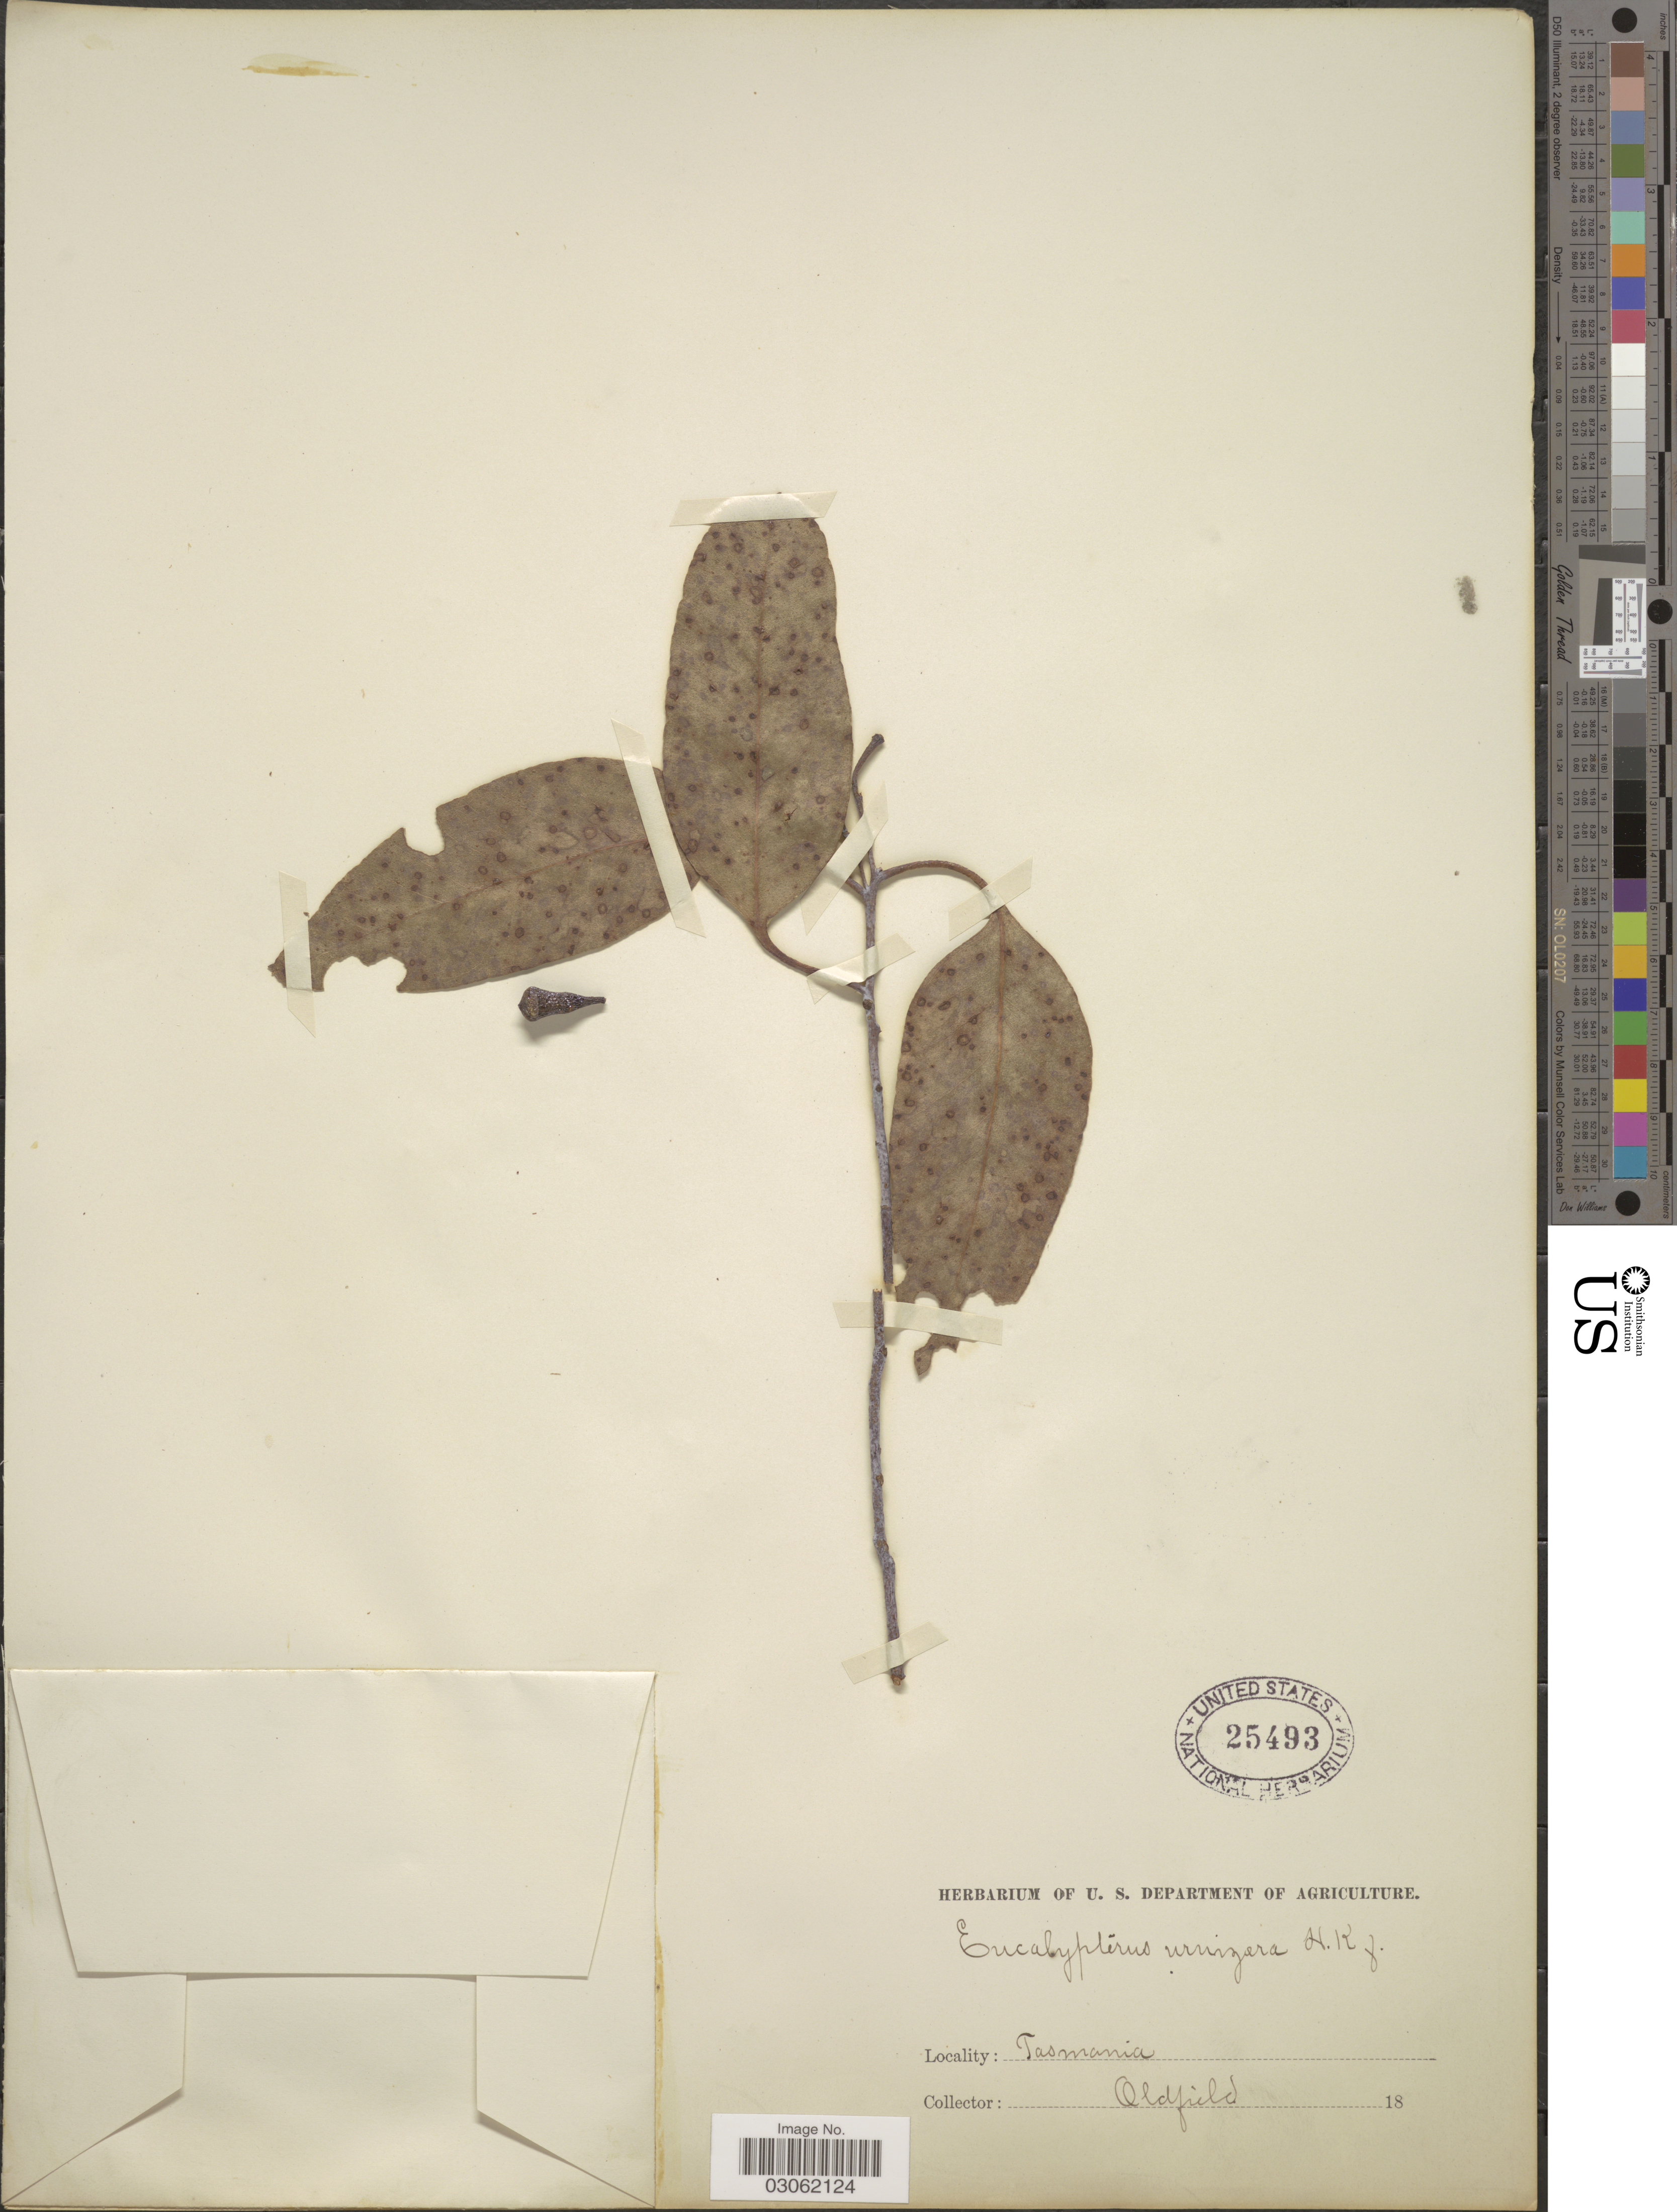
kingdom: Plantae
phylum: Tracheophyta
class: Magnoliopsida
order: Myrtales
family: Myrtaceae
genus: Eucalyptus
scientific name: Eucalyptus urnigera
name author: Hook. f.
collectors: Oldfield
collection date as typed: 18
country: Australia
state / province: Tasmania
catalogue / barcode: US 25493